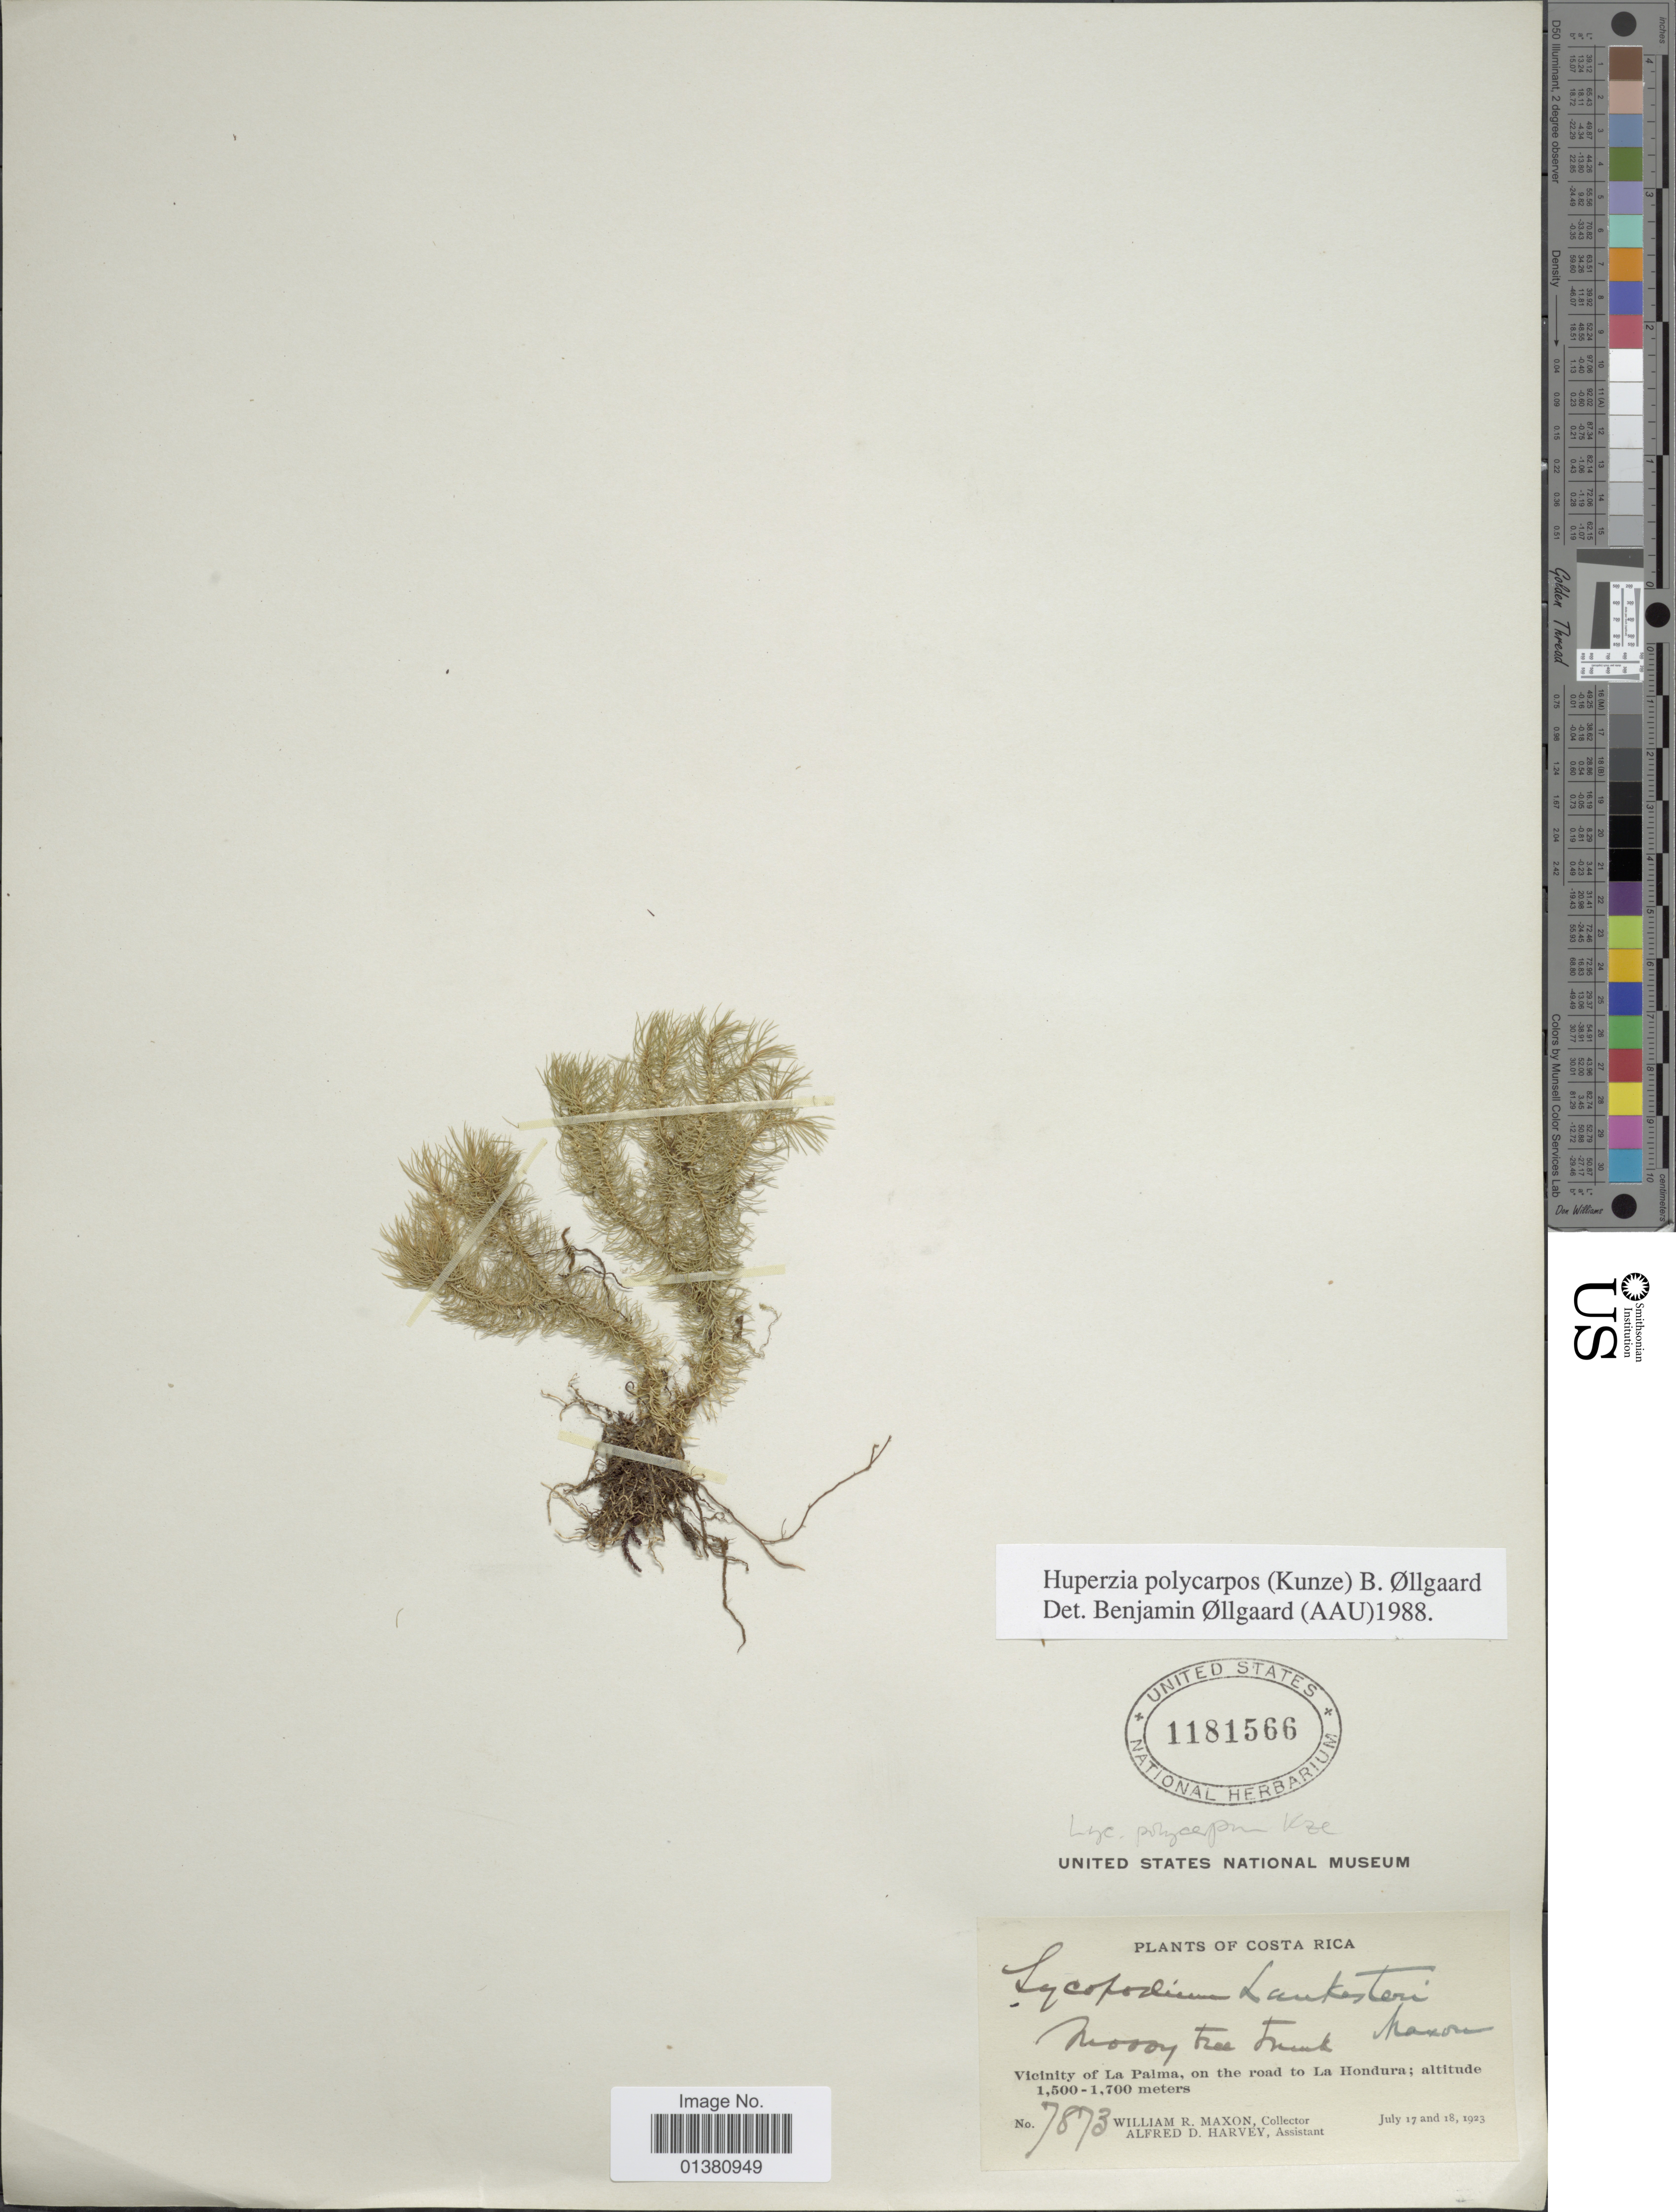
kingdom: Plantae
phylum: Tracheophyta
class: Lycopodiopsida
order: Lycopodiales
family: Lycopodiaceae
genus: Phlegmariurus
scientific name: Phlegmariurus polycarpos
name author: (Kunze) B. Øllg.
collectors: W. R. Maxon & A. D. Harvey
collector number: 7873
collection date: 1923-07-17/1923-07-18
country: Costa Rica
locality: Vicinity of La Palma, on the road to La Hindura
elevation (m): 1500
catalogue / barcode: US 1181566